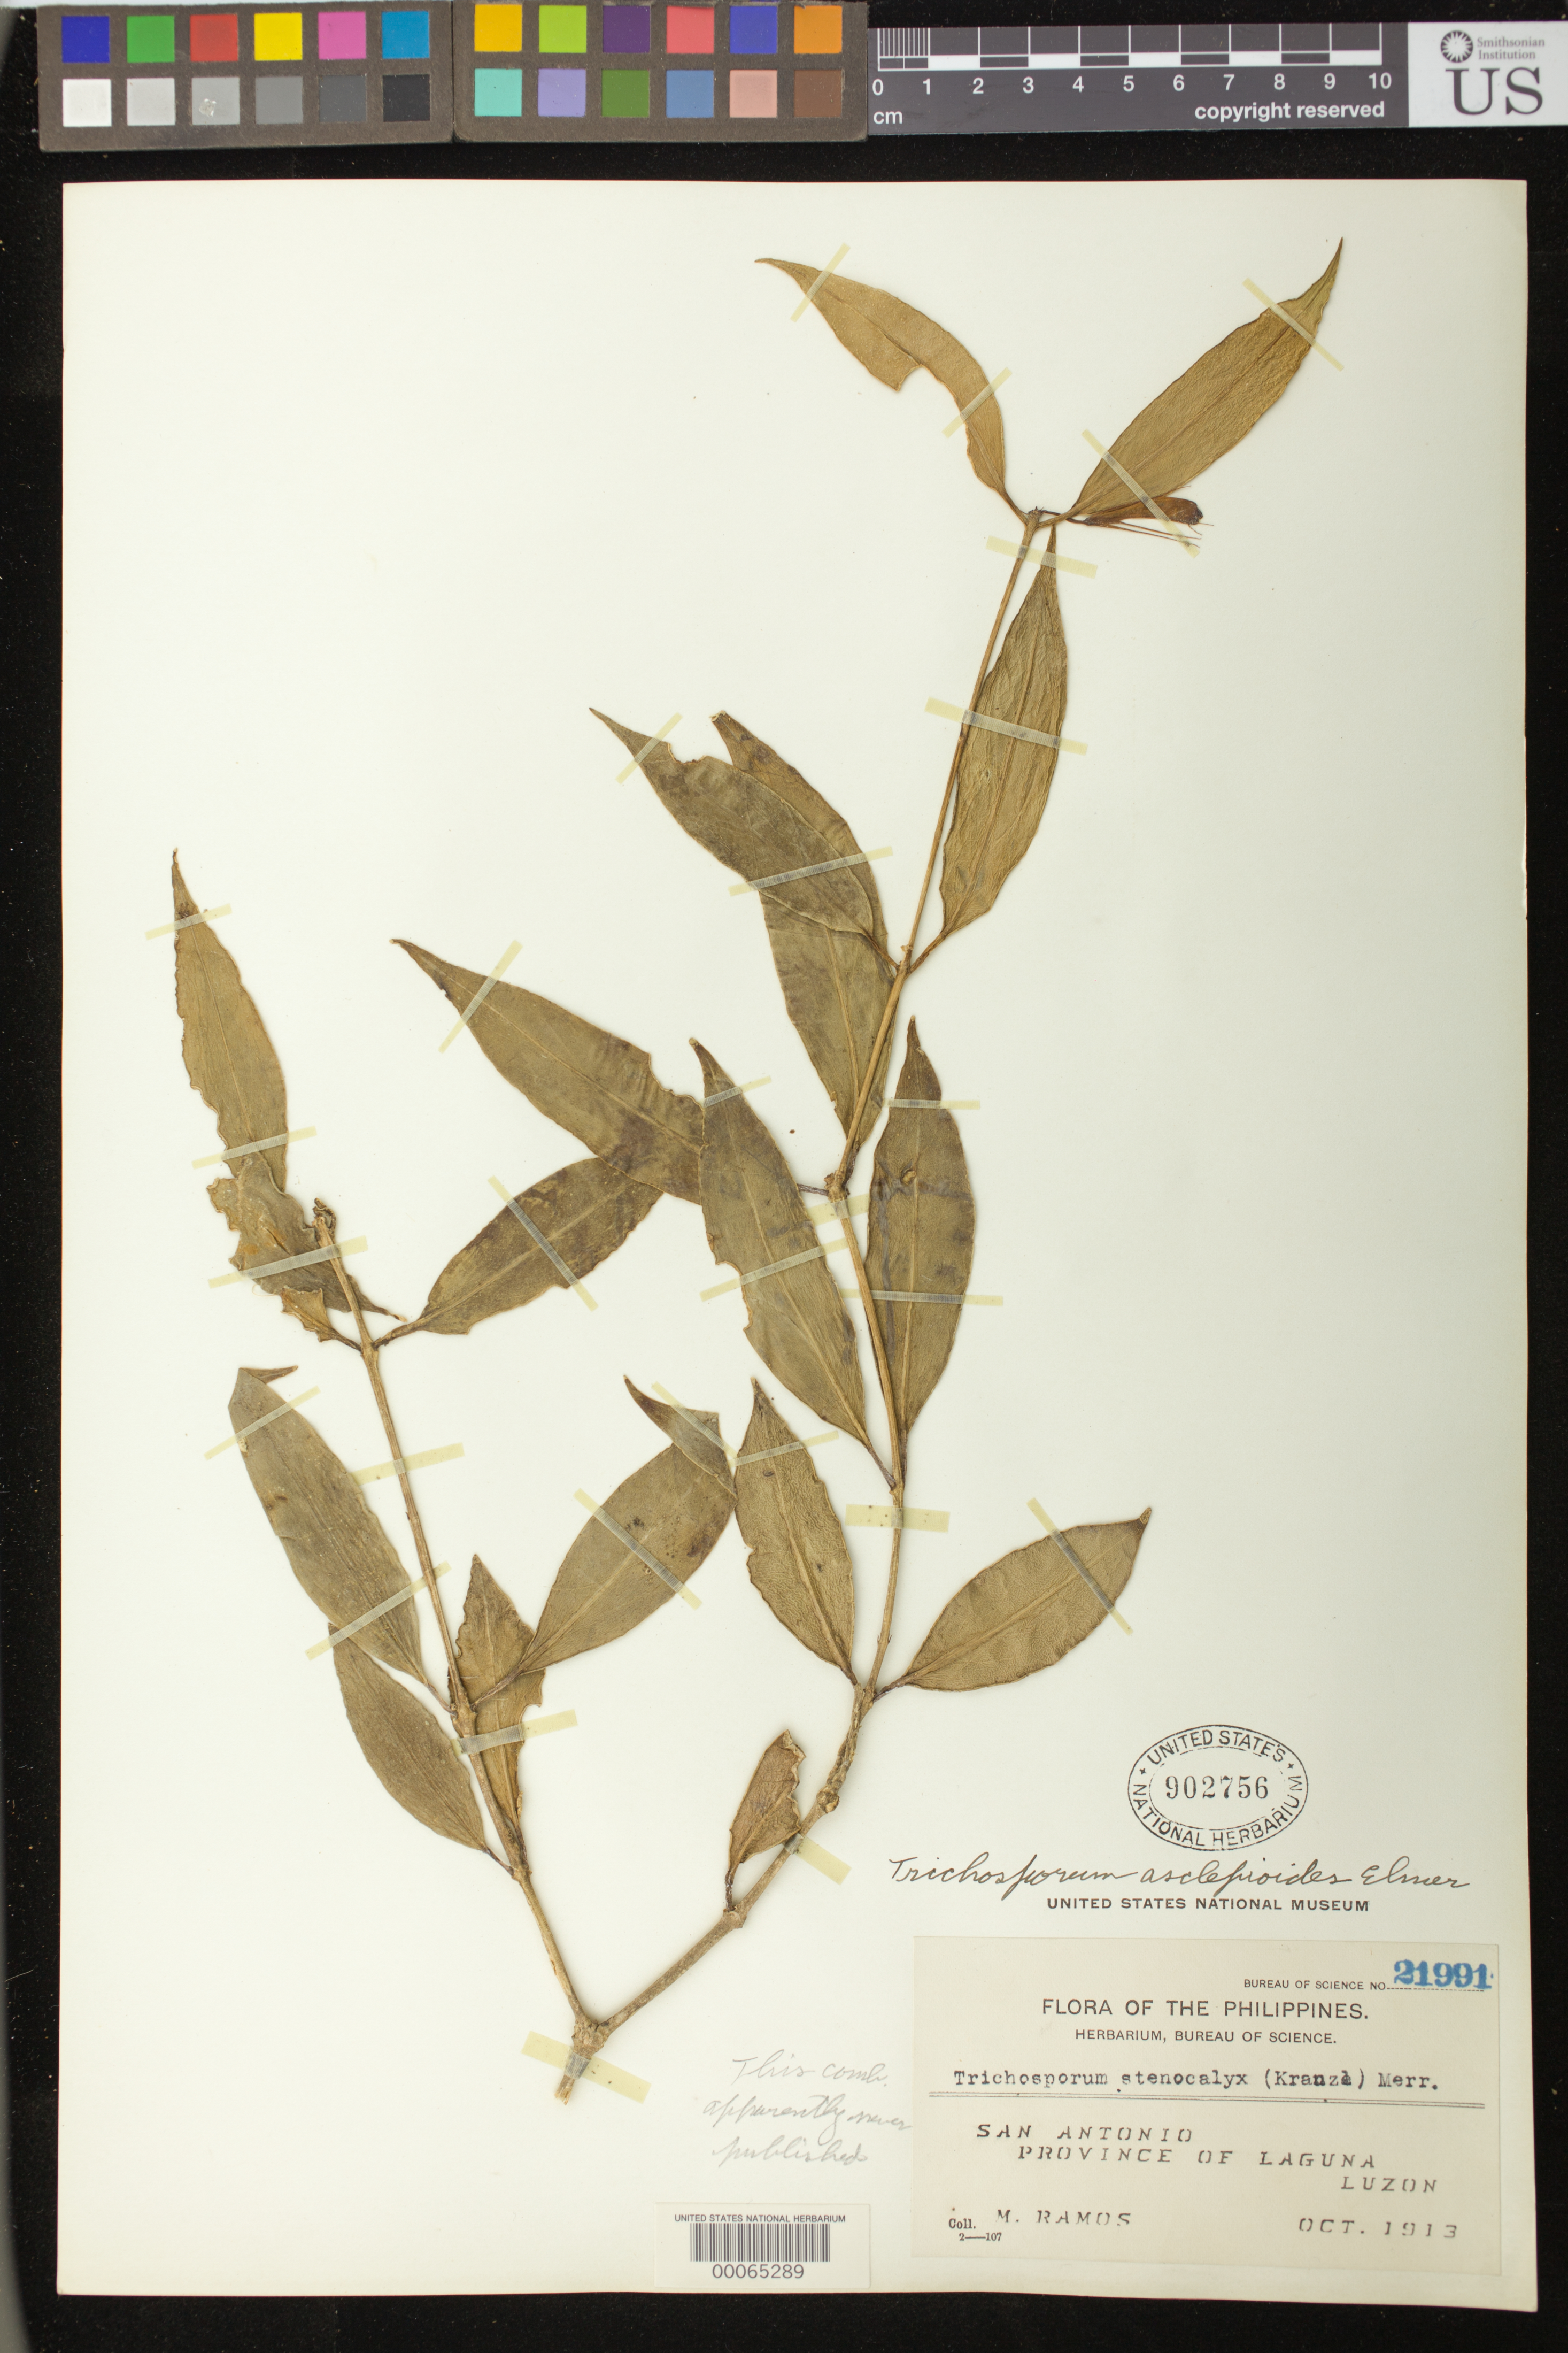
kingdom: Plantae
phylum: Tracheophyta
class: Magnoliopsida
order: Lamiales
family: Gesneriaceae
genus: Trichosporum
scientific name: Trichosporum asclepioides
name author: Elmer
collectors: M. Ramos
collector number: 21991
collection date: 1913-10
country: Philippines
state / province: Calabarzon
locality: San Antonio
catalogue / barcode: US 902756